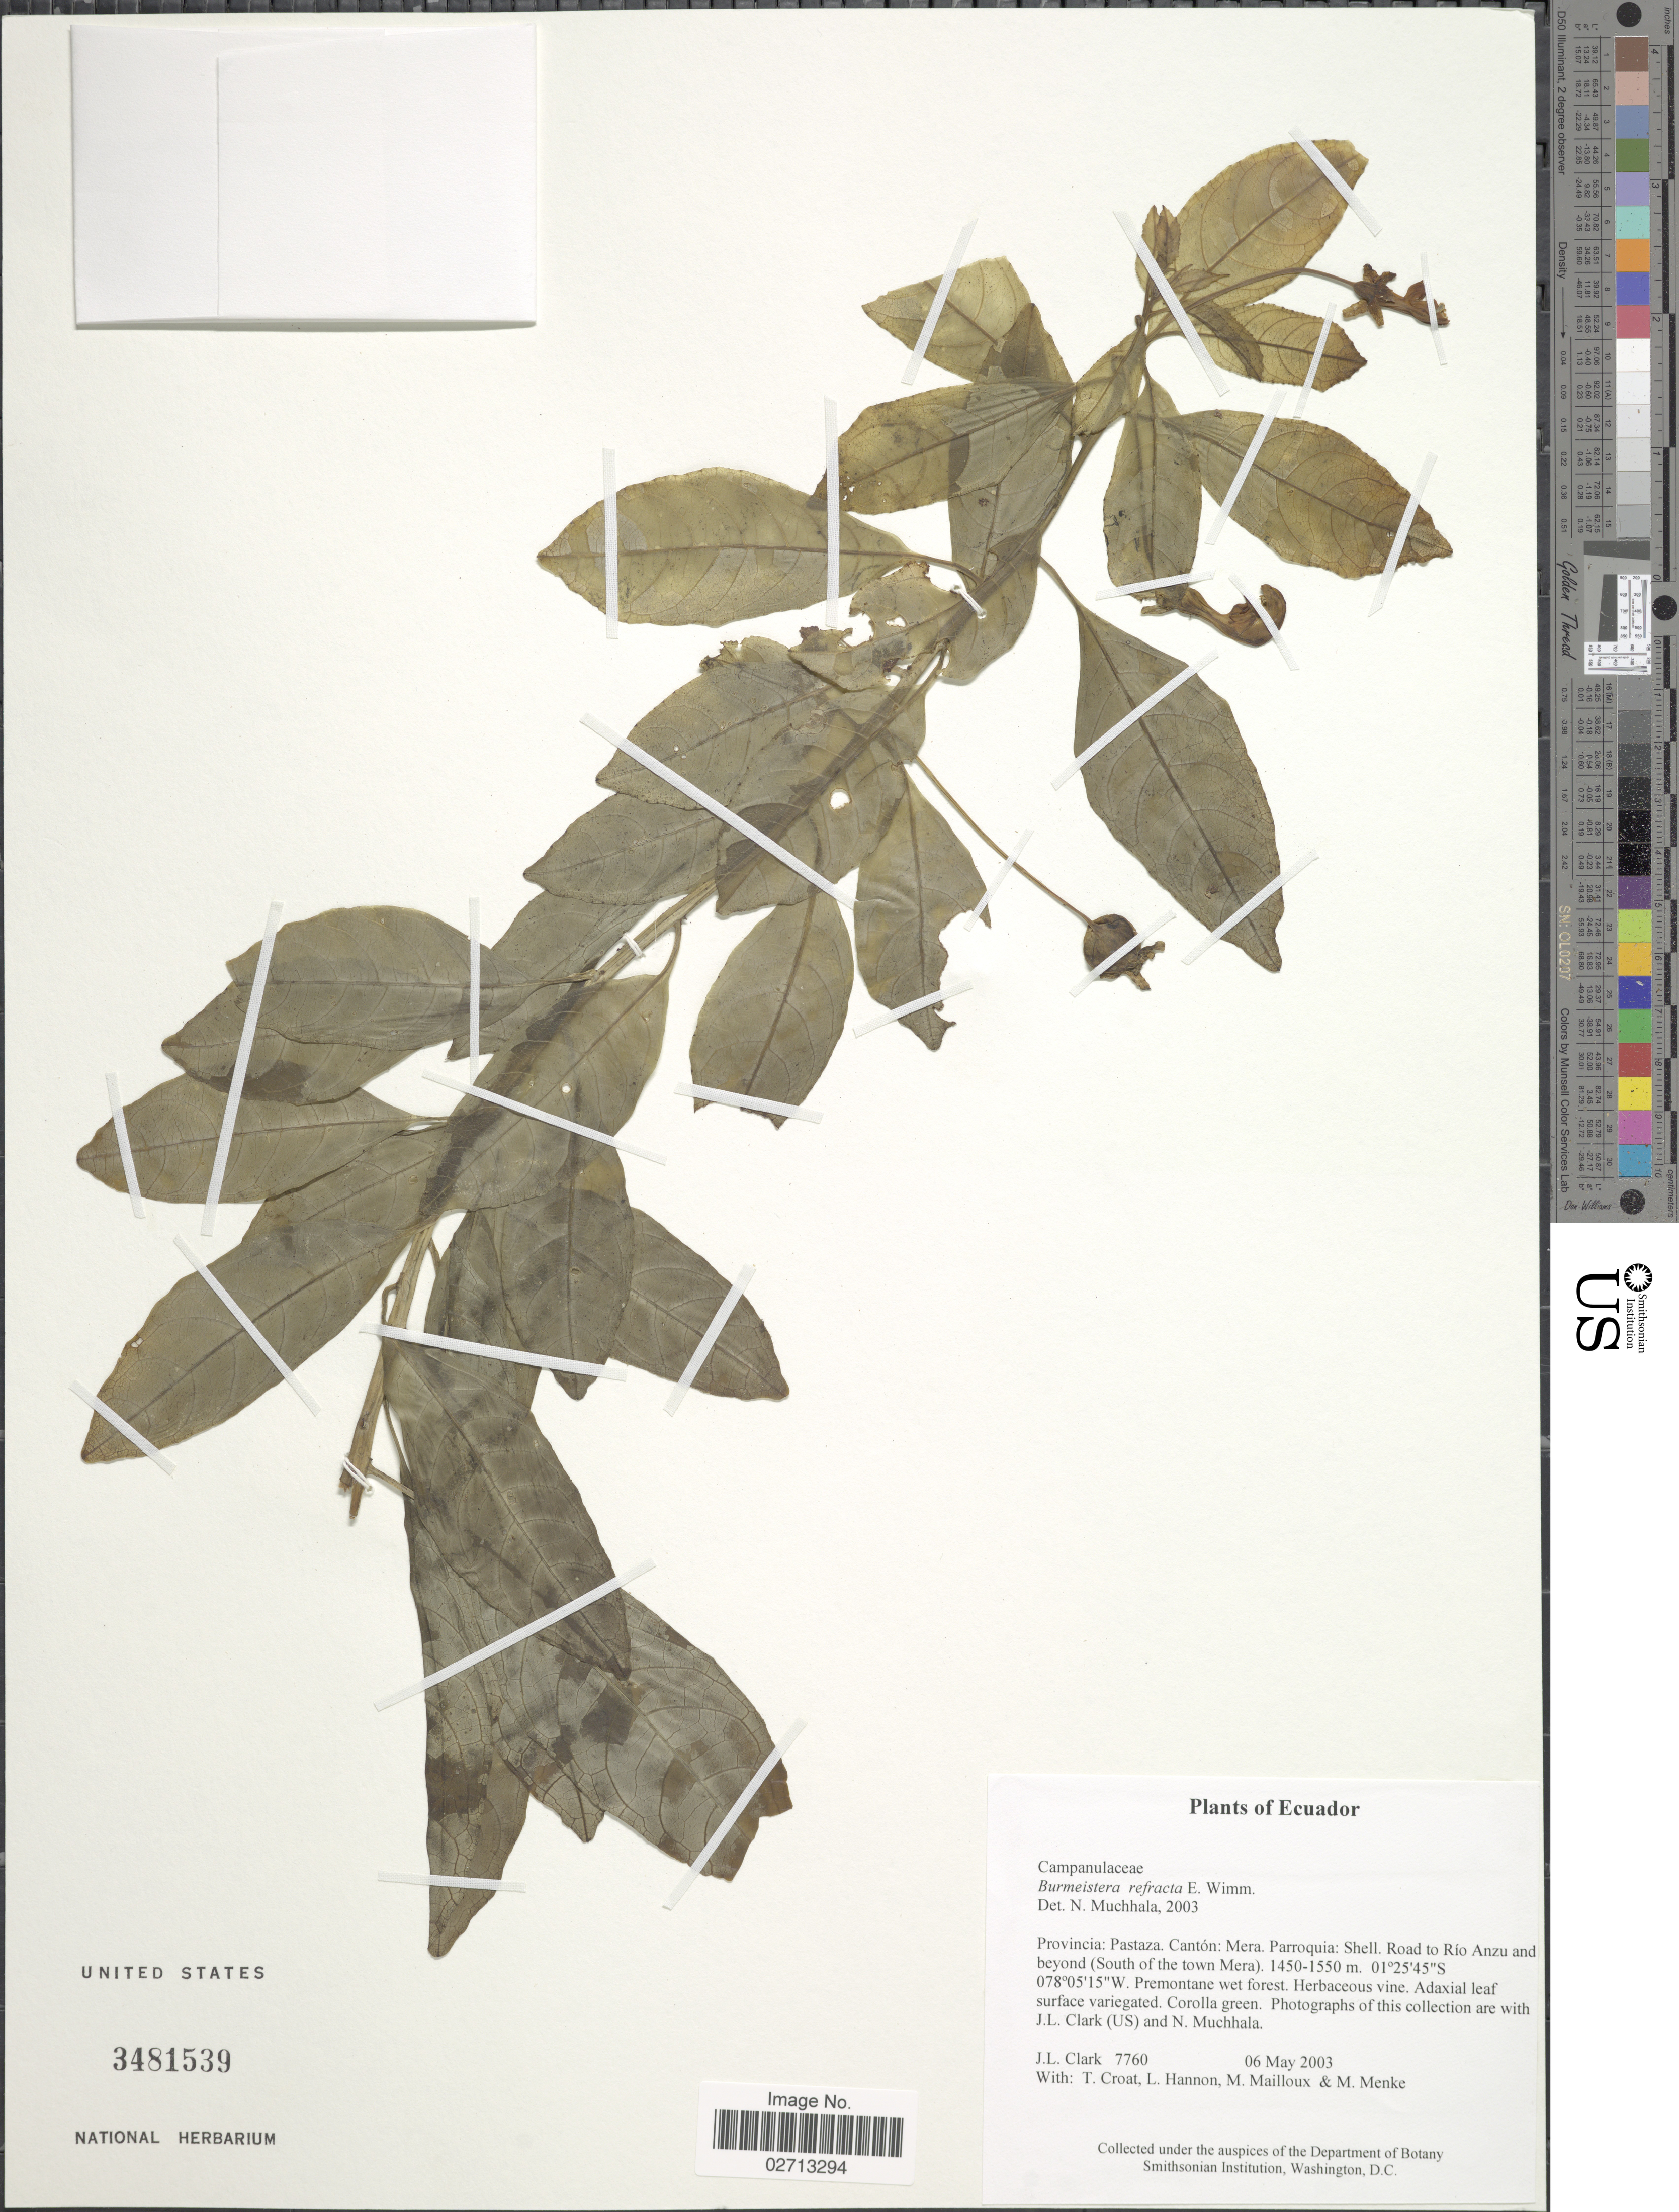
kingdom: Plantae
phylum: Tracheophyta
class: Magnoliopsida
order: Asterales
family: Campanulaceae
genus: Burmeistera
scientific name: Burmeistera refracta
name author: E. Wimm.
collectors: J. L. Clark, T. B. Croat, L. Hannon, M. Mailloux & M. Menke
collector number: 7760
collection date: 2003-05-06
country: Ecuador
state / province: Pastaza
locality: Cantón: Mera. Parroquia: Shell. Road to Río Anzu and beyond (South of the town Mera).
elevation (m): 1450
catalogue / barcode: US 3481539